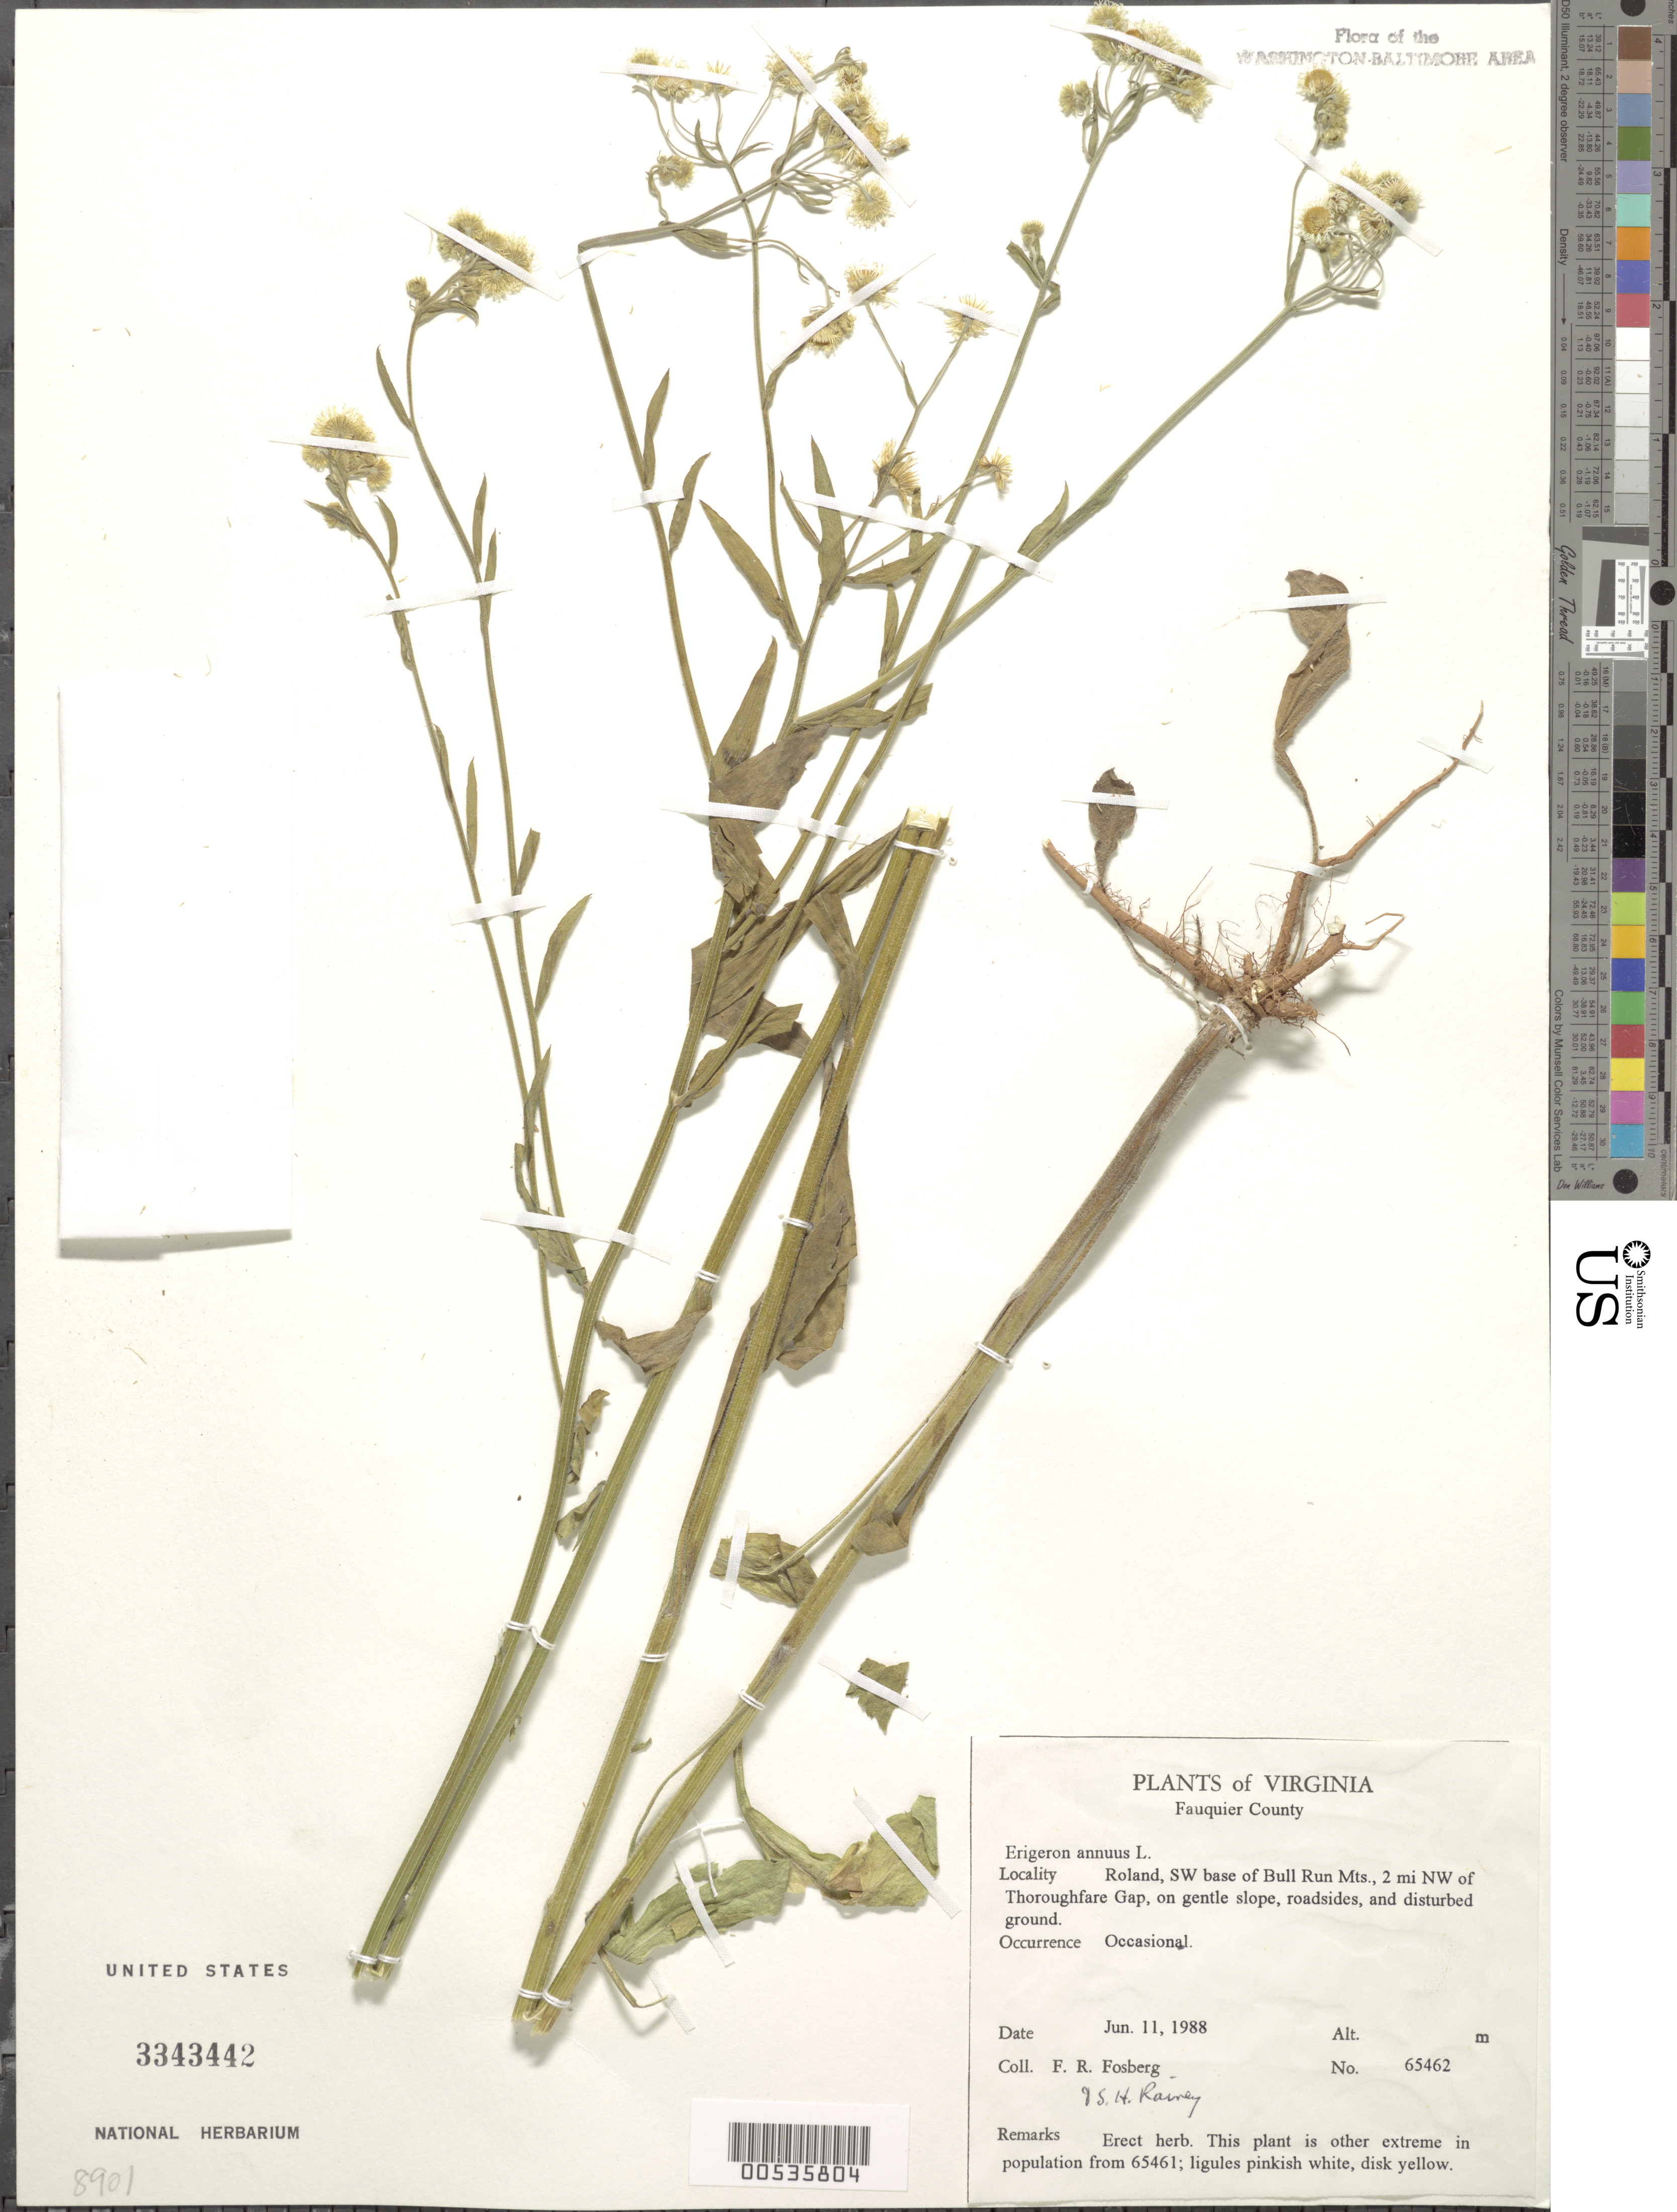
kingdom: Plantae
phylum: Tracheophyta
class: Magnoliopsida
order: Asterales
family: Asteraceae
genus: Erigeron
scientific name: Erigeron annuus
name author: (L.) Pers.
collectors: F. R. Fosberg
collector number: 65462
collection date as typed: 11 Jun 1988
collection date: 1988-06-11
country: United States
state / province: Virginia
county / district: Fauquier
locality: Roland, SW base of Bull Run Mts. NW of Thorofare Gap Bull Run Mts.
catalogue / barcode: US 3343442